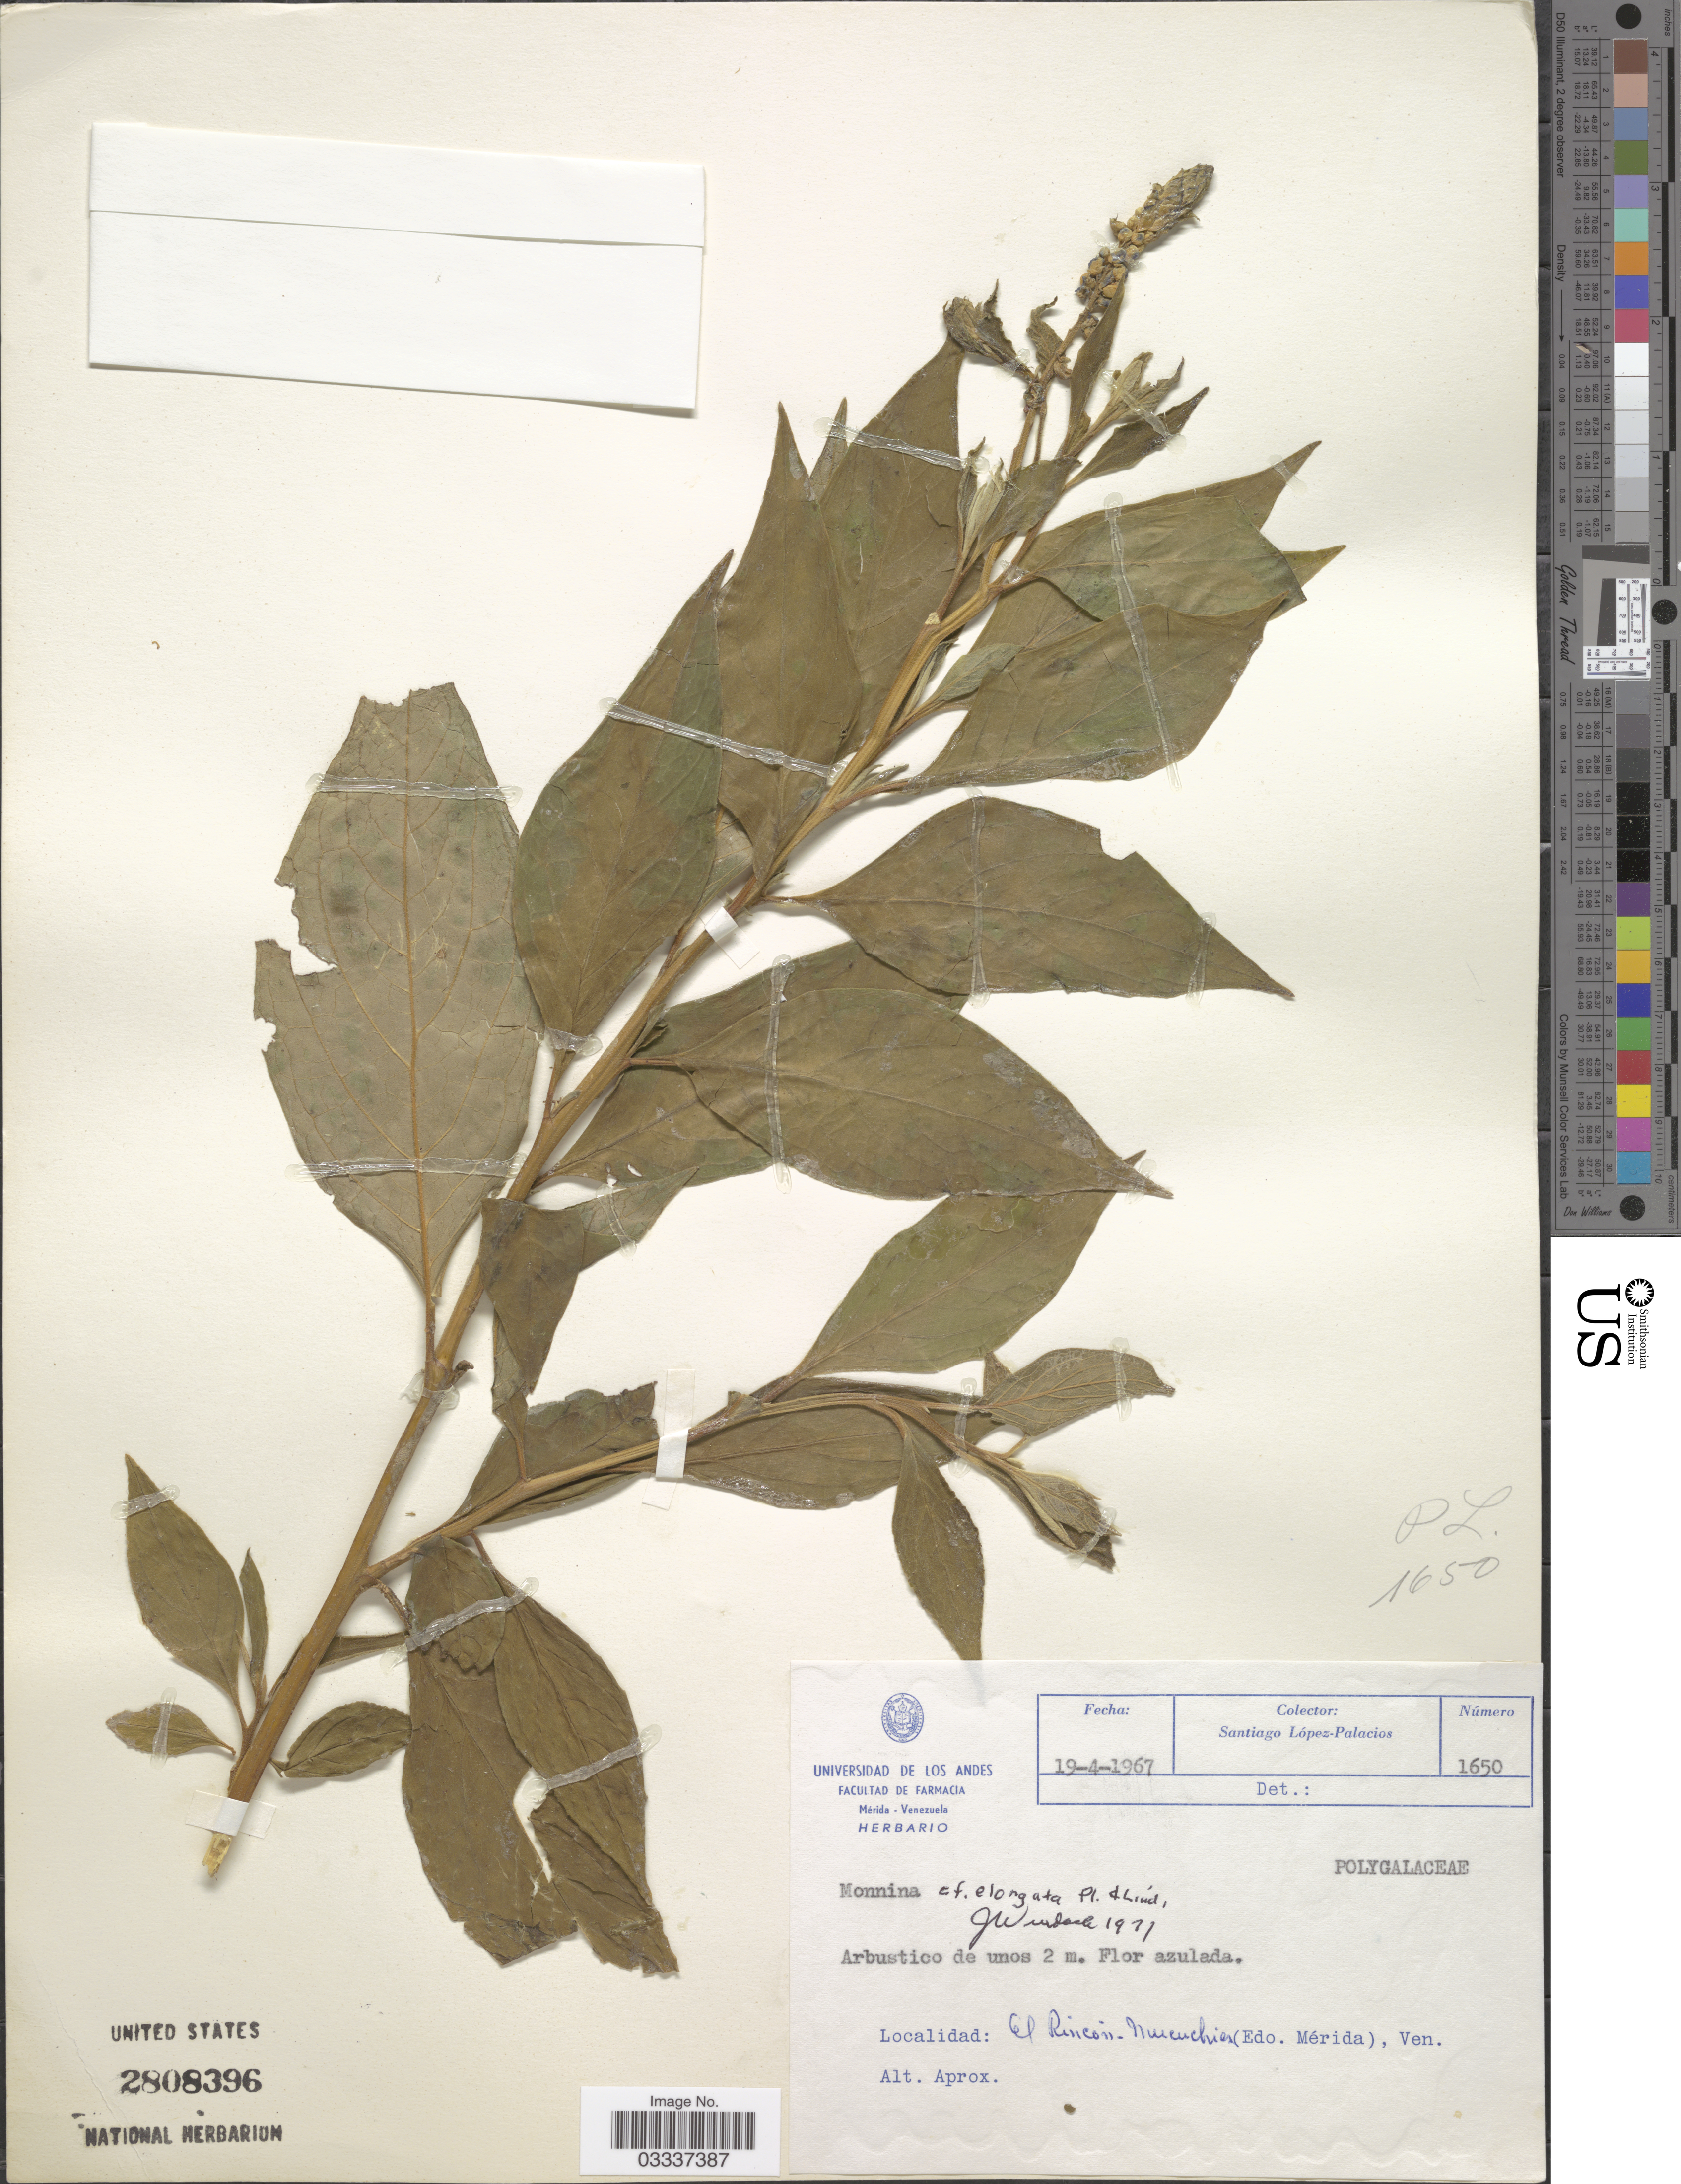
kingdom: Plantae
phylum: Tracheophyta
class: Magnoliopsida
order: Fabales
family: Polygalaceae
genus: Monnina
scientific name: Monnina ebracteata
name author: Ferreyra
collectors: S. López-Palacios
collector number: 1650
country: Venezuela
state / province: Mérida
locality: El Rincon - Mucuchies.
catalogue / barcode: US 2808396